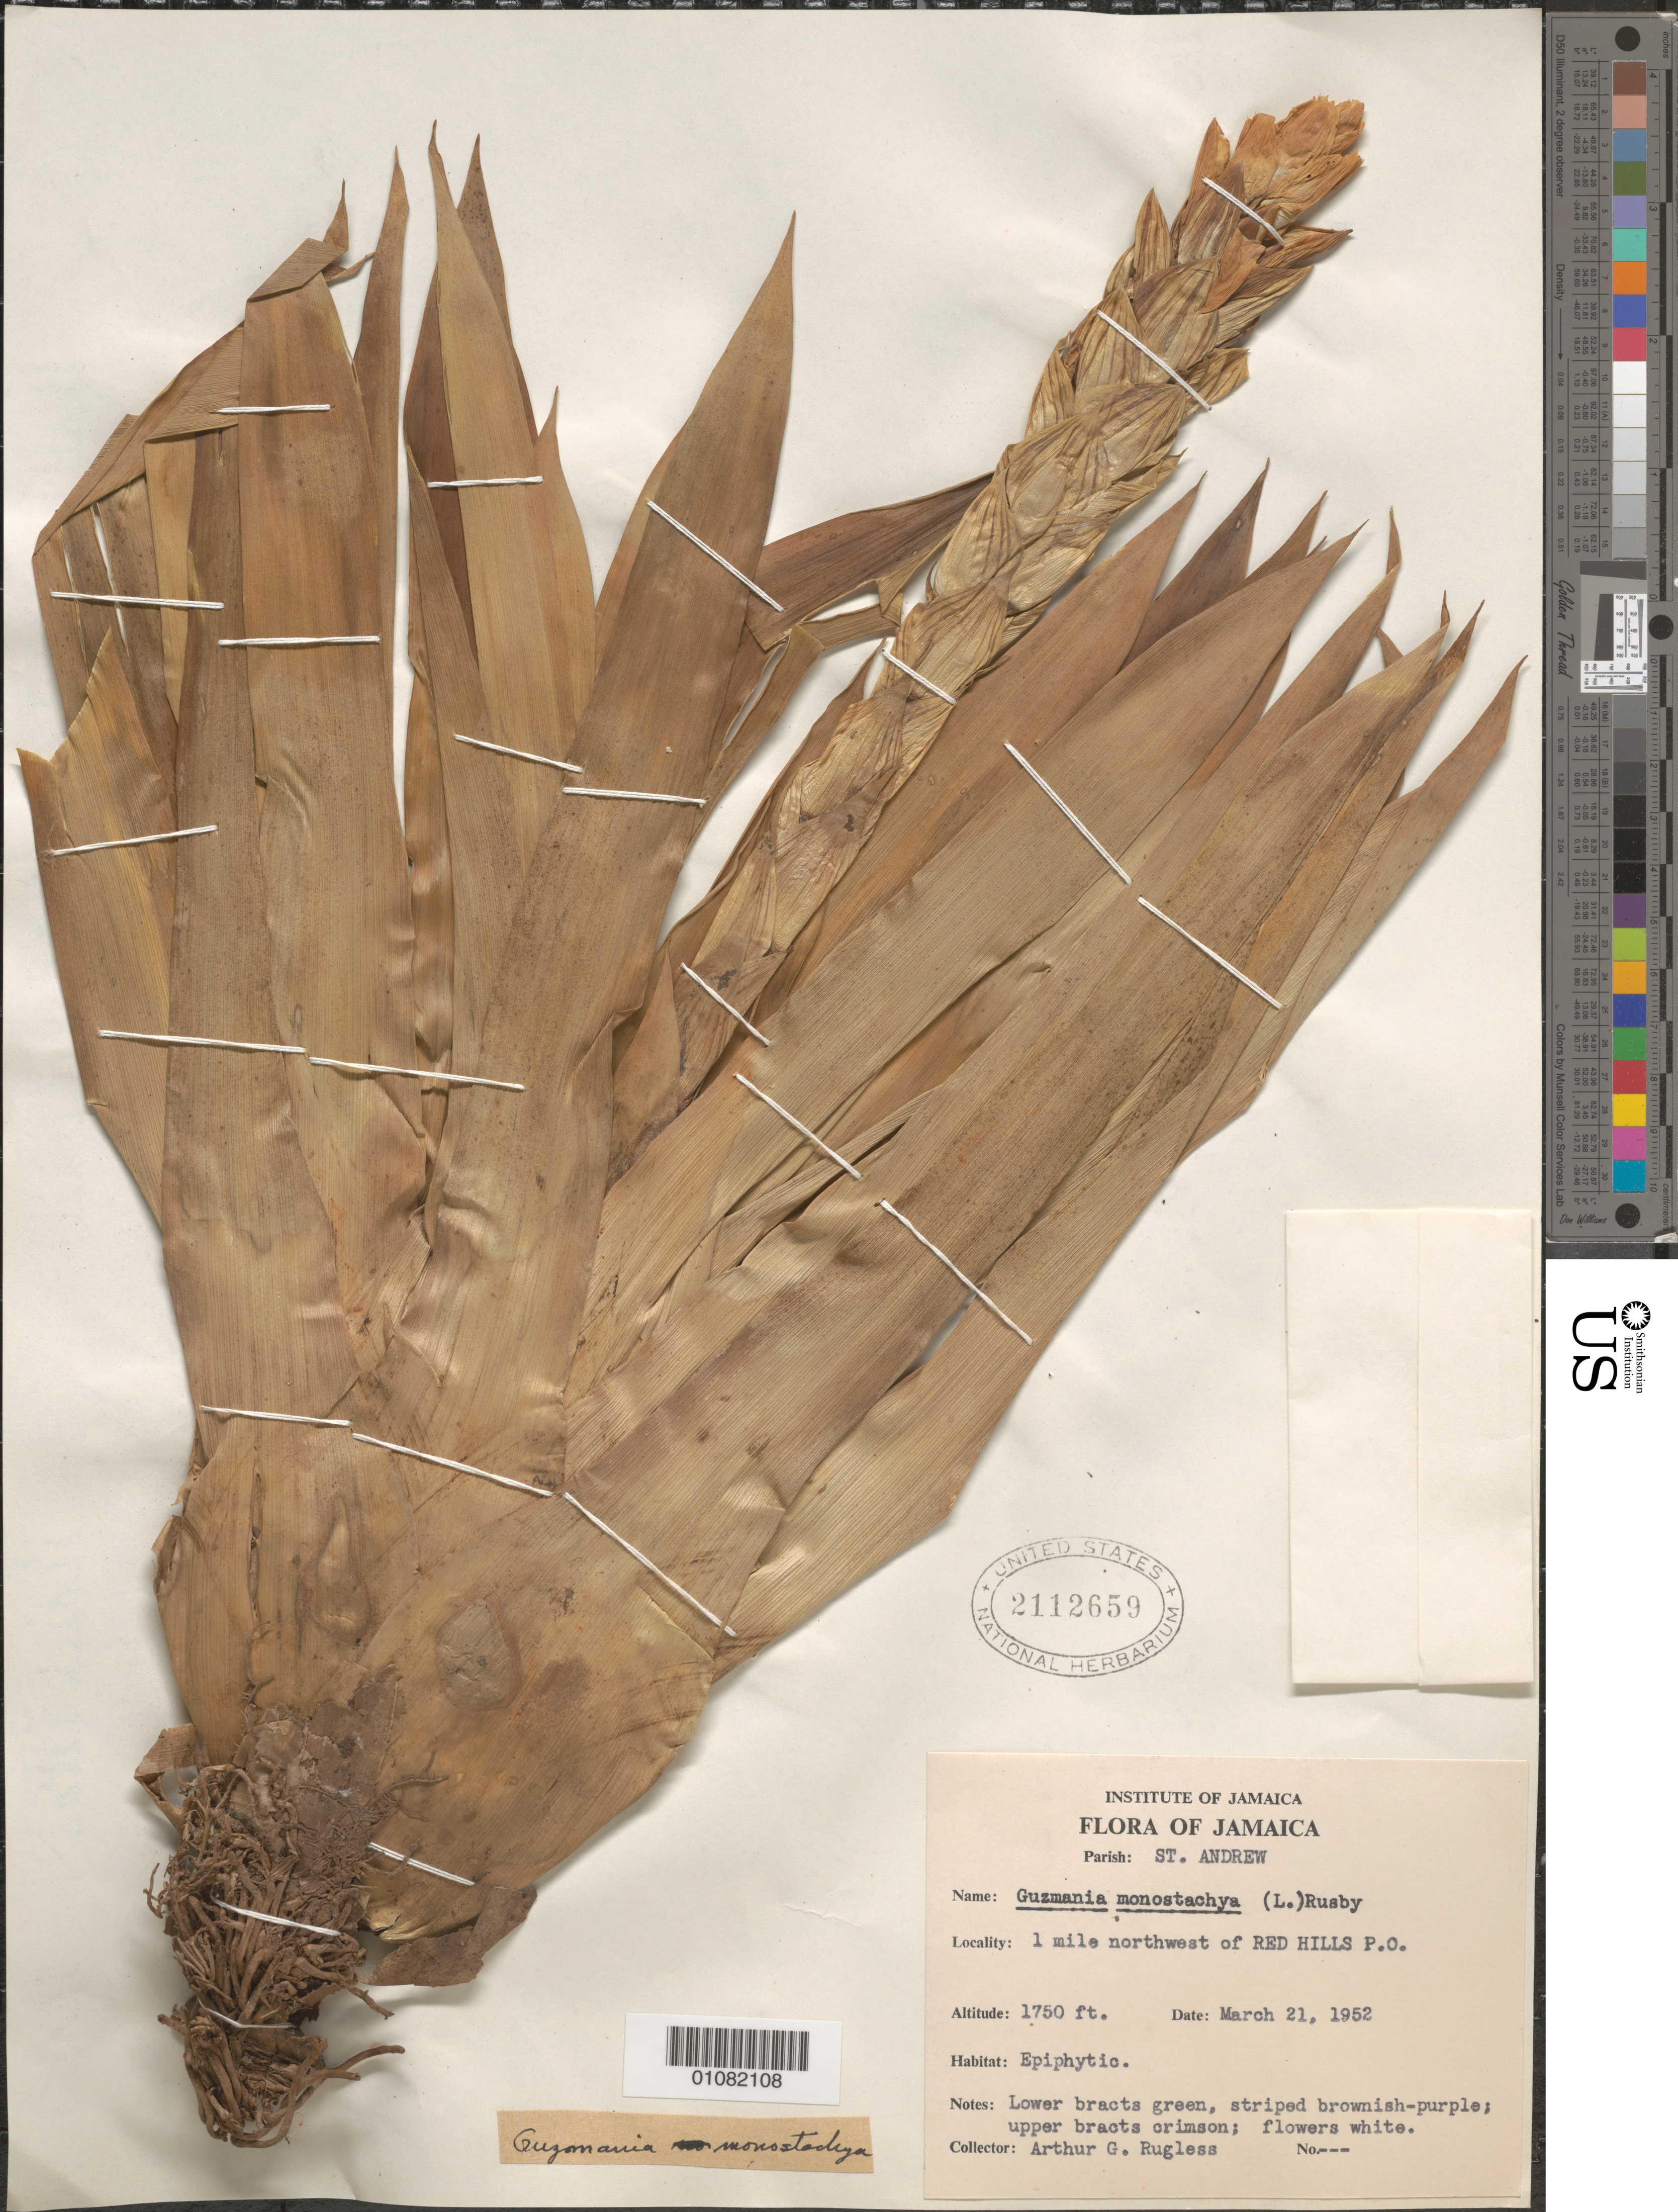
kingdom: Plantae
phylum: Tracheophyta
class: Liliopsida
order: Poales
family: Bromeliaceae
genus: Guzmania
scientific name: Guzmania monostachia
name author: (L.) Rusby ex Mez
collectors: A. Rugless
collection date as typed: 21 Mar 1952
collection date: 1952-03-21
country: Jamaica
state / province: Saint Andrew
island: Jamaica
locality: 1 mile NW of Red Hills P.O.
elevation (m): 533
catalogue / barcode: US 2112659